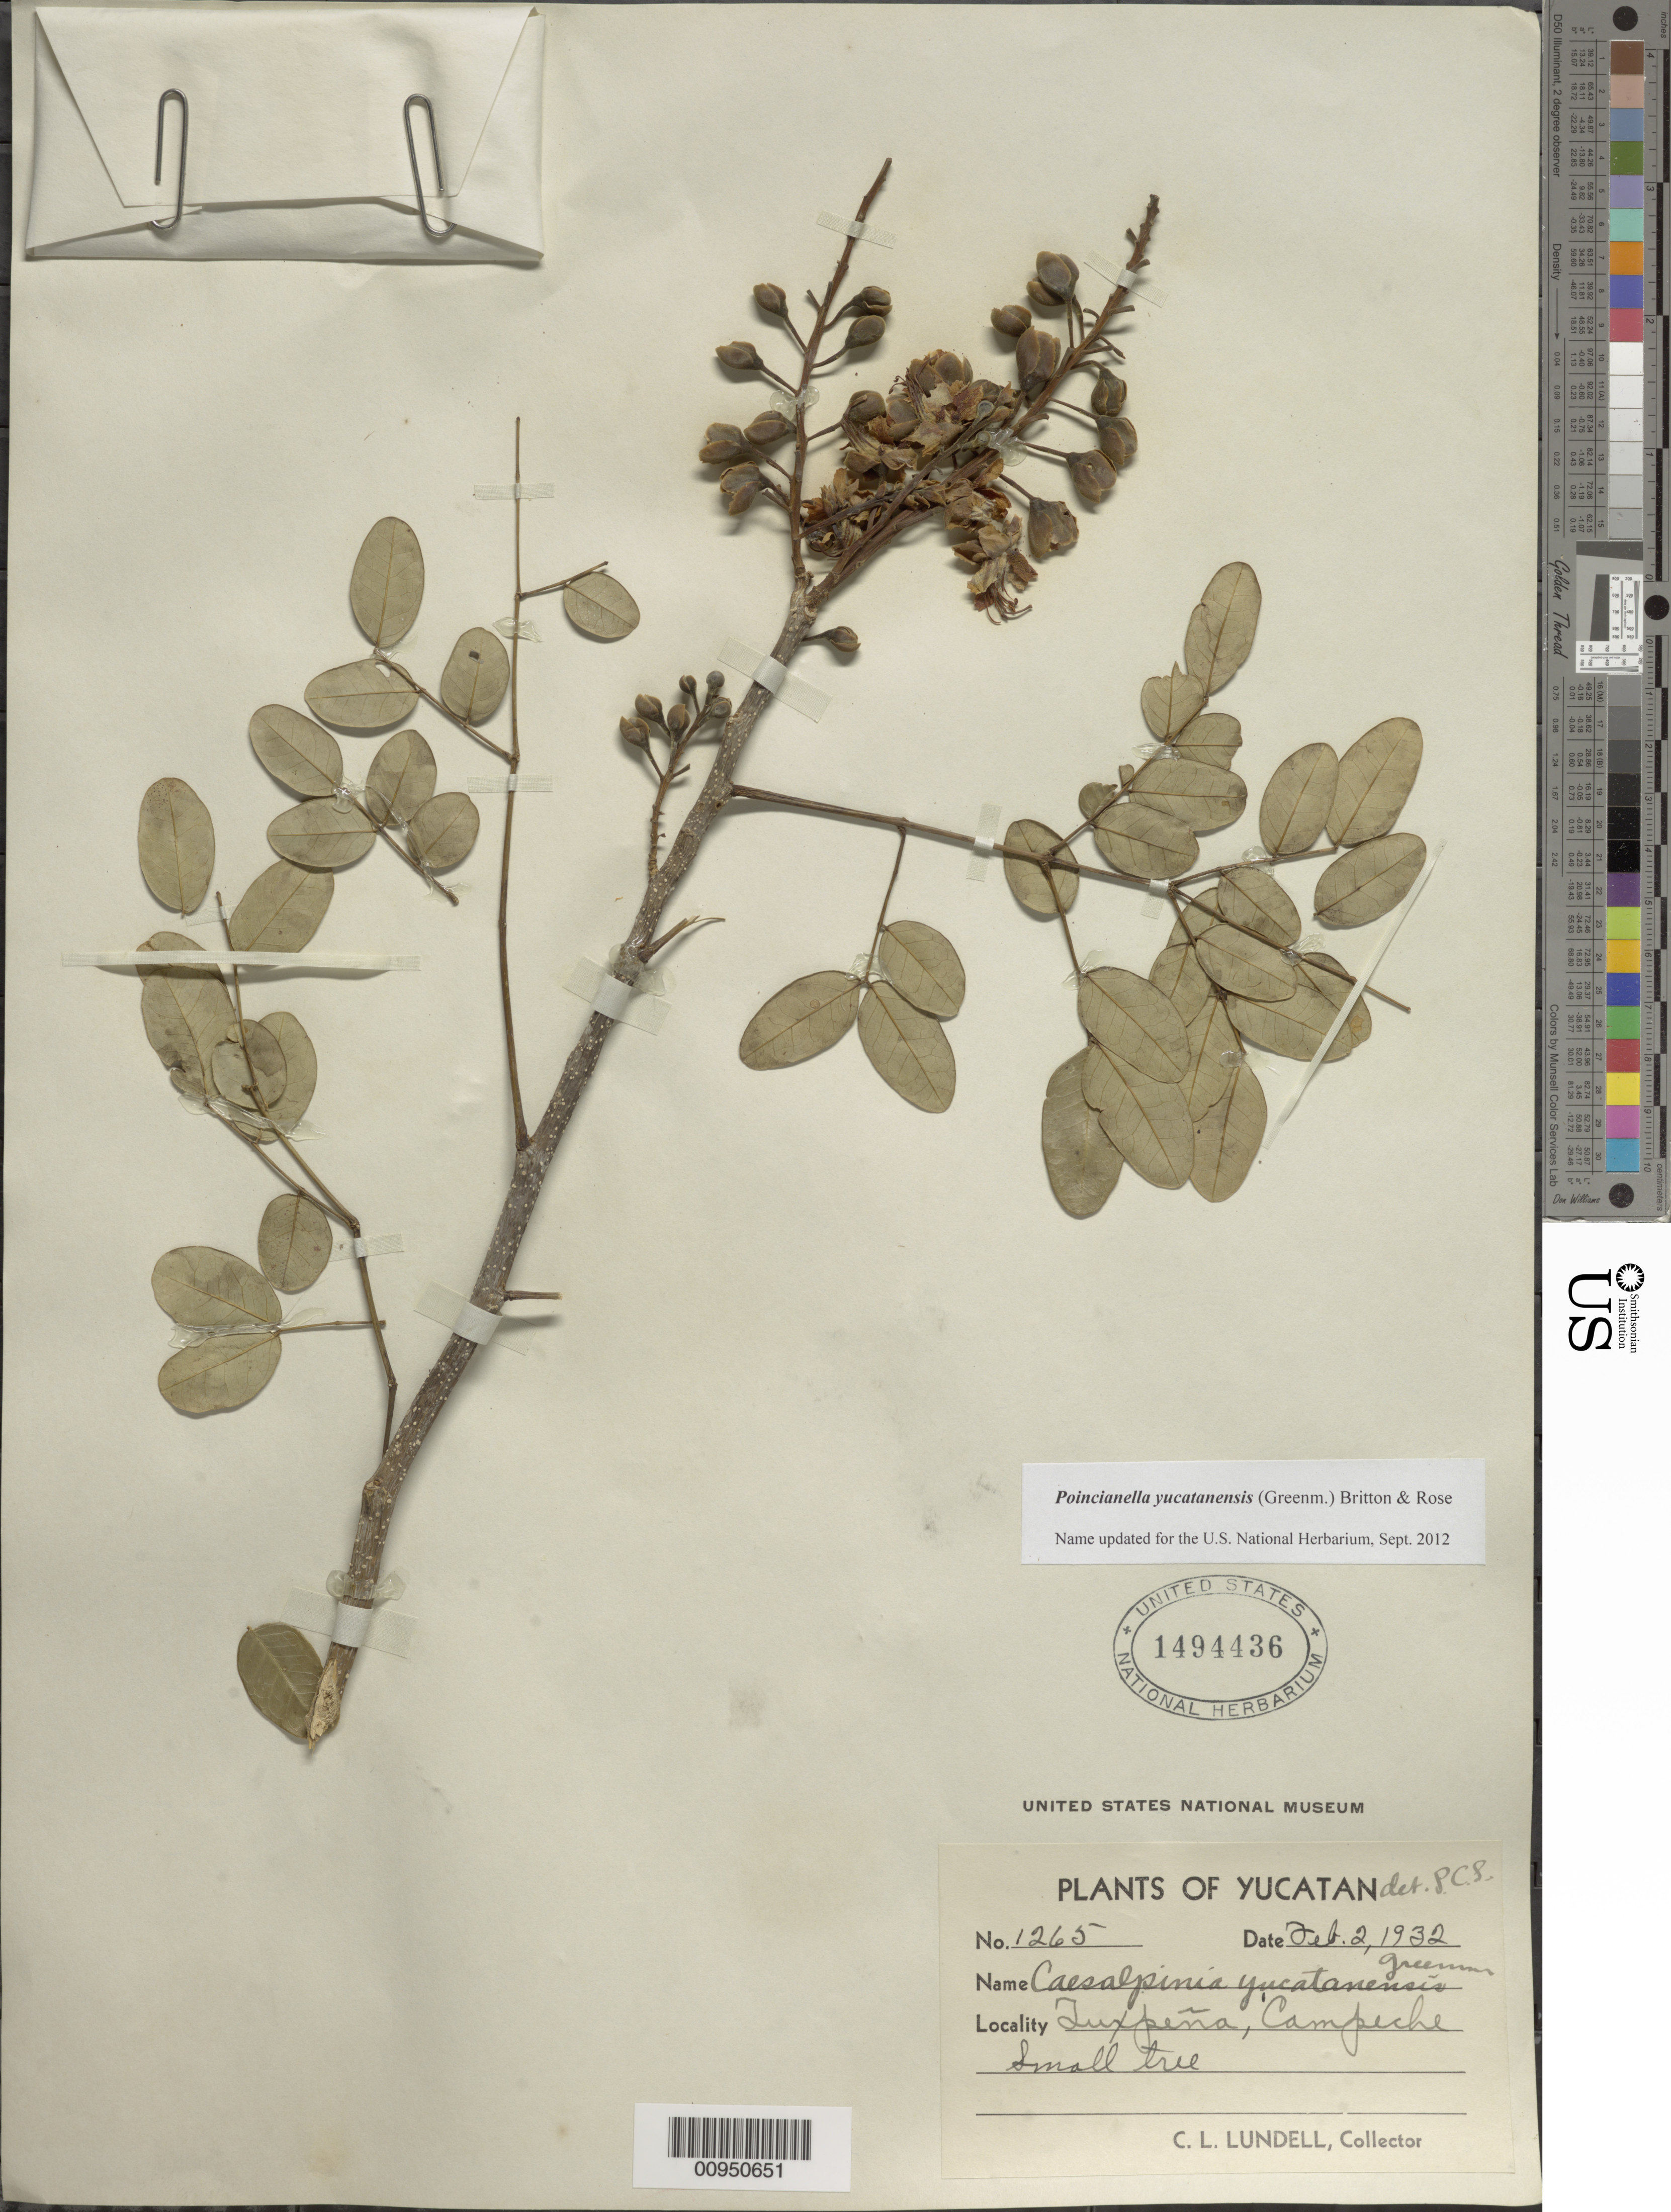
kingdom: Plantae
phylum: Tracheophyta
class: Magnoliopsida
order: Fabales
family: Fabaceae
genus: Erythrostemon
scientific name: Erythrostemon yucatanensis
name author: (Greenm.) Gagnon & G.P. Lewis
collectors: C. L. Lundell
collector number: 1265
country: Mexico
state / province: Yucatán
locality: Tuxpina, Campeche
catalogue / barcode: US 1494436